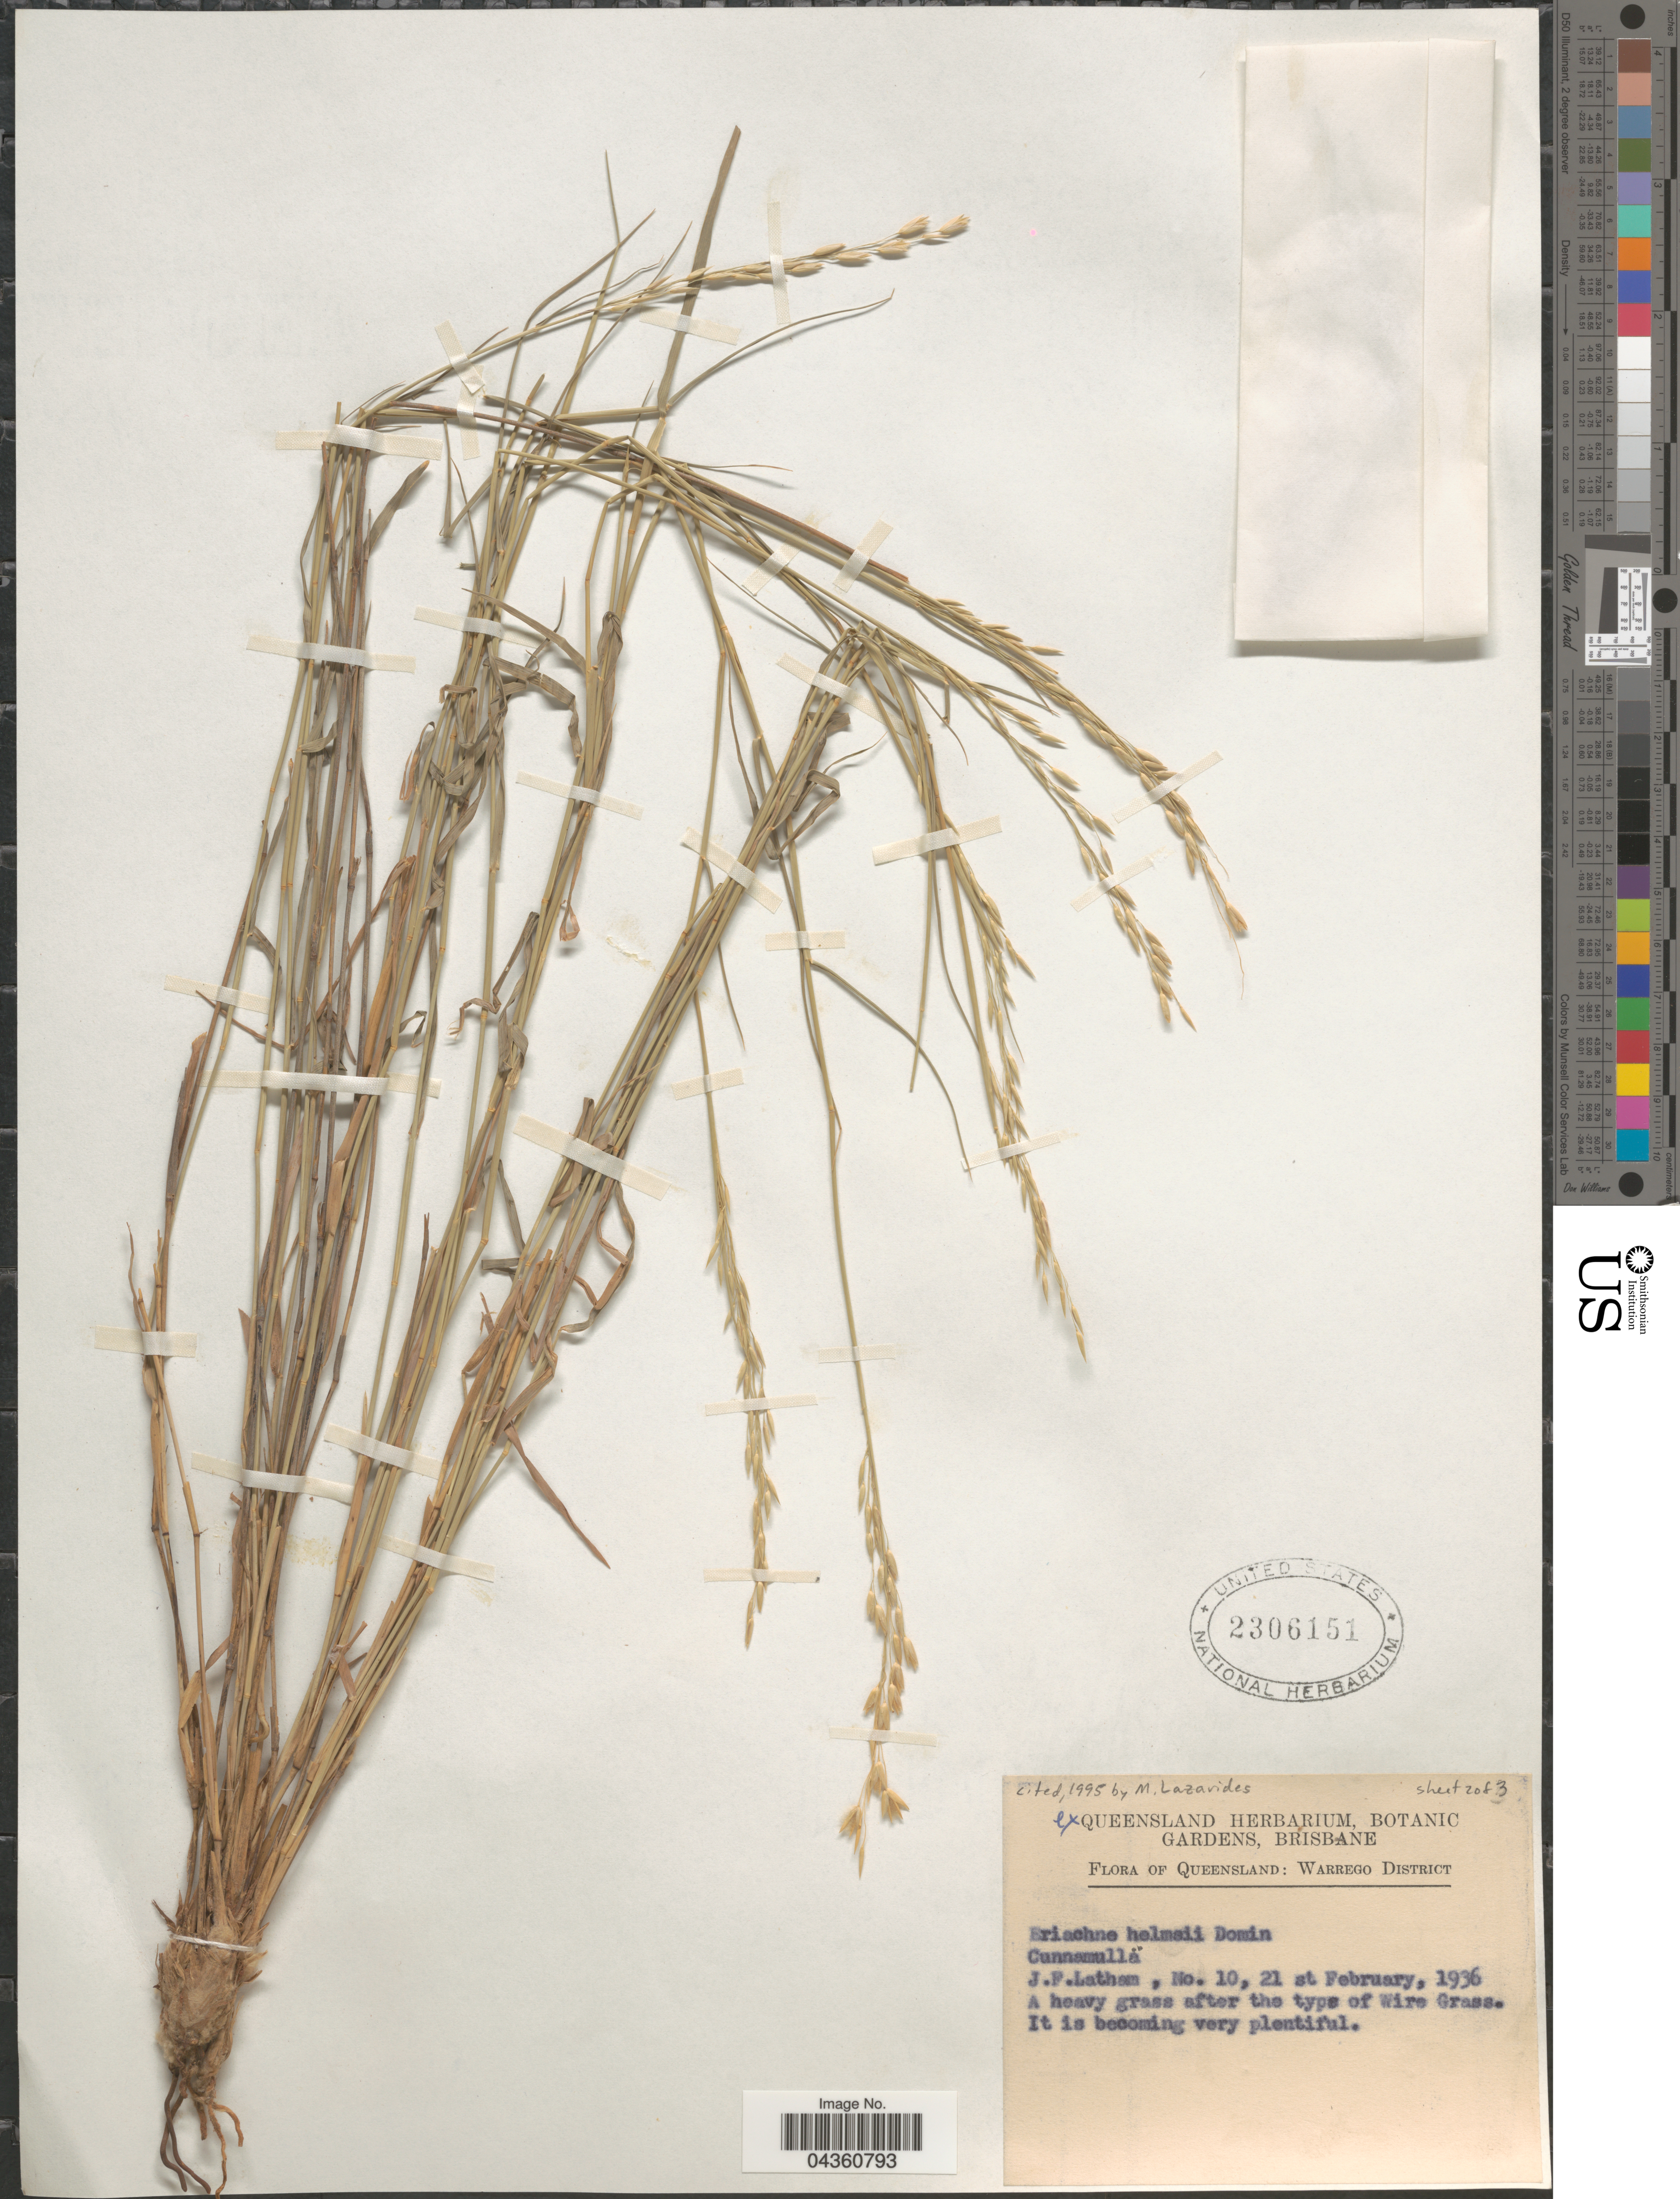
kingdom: Plantae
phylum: Tracheophyta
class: Liliopsida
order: Poales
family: Poaceae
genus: Eriachne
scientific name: Eriachne helmsii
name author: Domin ex Hartley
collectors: J. Latham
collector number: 10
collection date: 1936-02-21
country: Australia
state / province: Queensland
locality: Warrego District. Cunnamulla.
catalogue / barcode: US 2306151